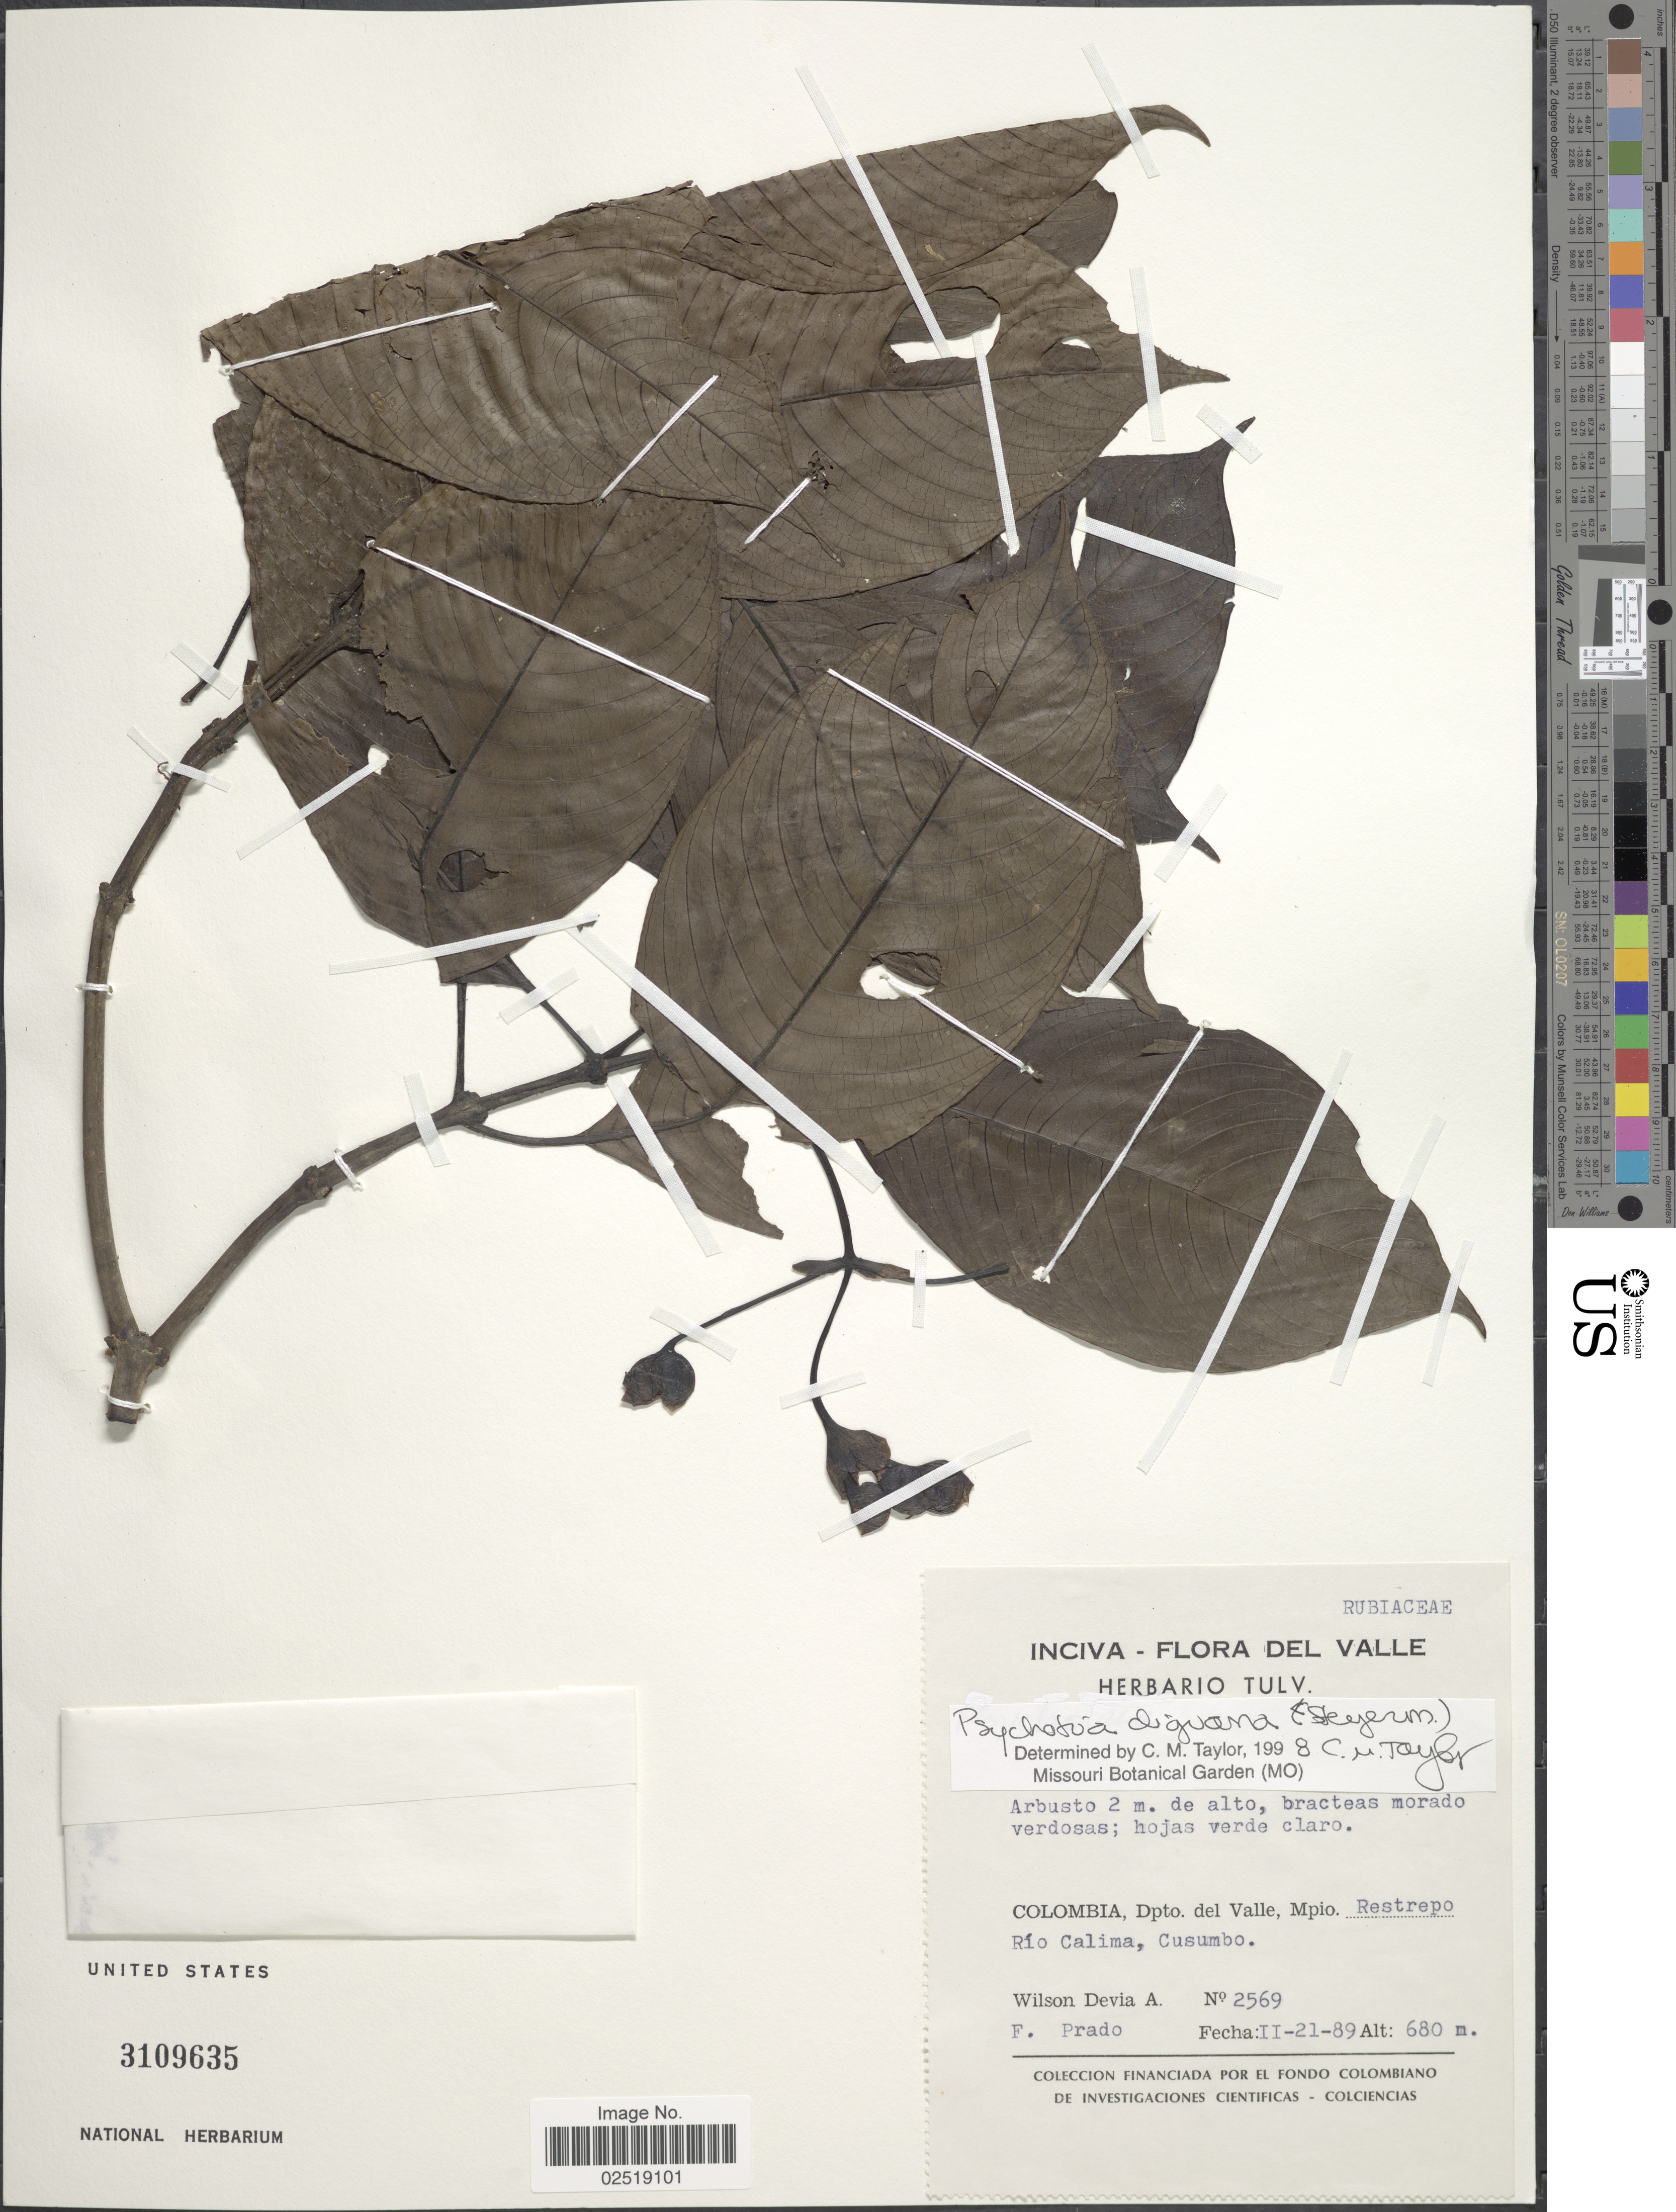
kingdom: Plantae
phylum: Tracheophyta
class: Magnoliopsida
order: Gentianales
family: Rubiaceae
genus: Psychotria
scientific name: Psychotria diguana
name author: (Standl. ex Steyerm.) C.M. Taylor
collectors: W. Devia A. & F. Prado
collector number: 2569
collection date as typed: Transcribed d/m/y: 21/2/89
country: Colombia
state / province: Valle del Cauca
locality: Dpto. del Valle, Mpio. Restrepo. Rio Calima, Cusumbo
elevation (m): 680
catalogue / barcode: US 3109635